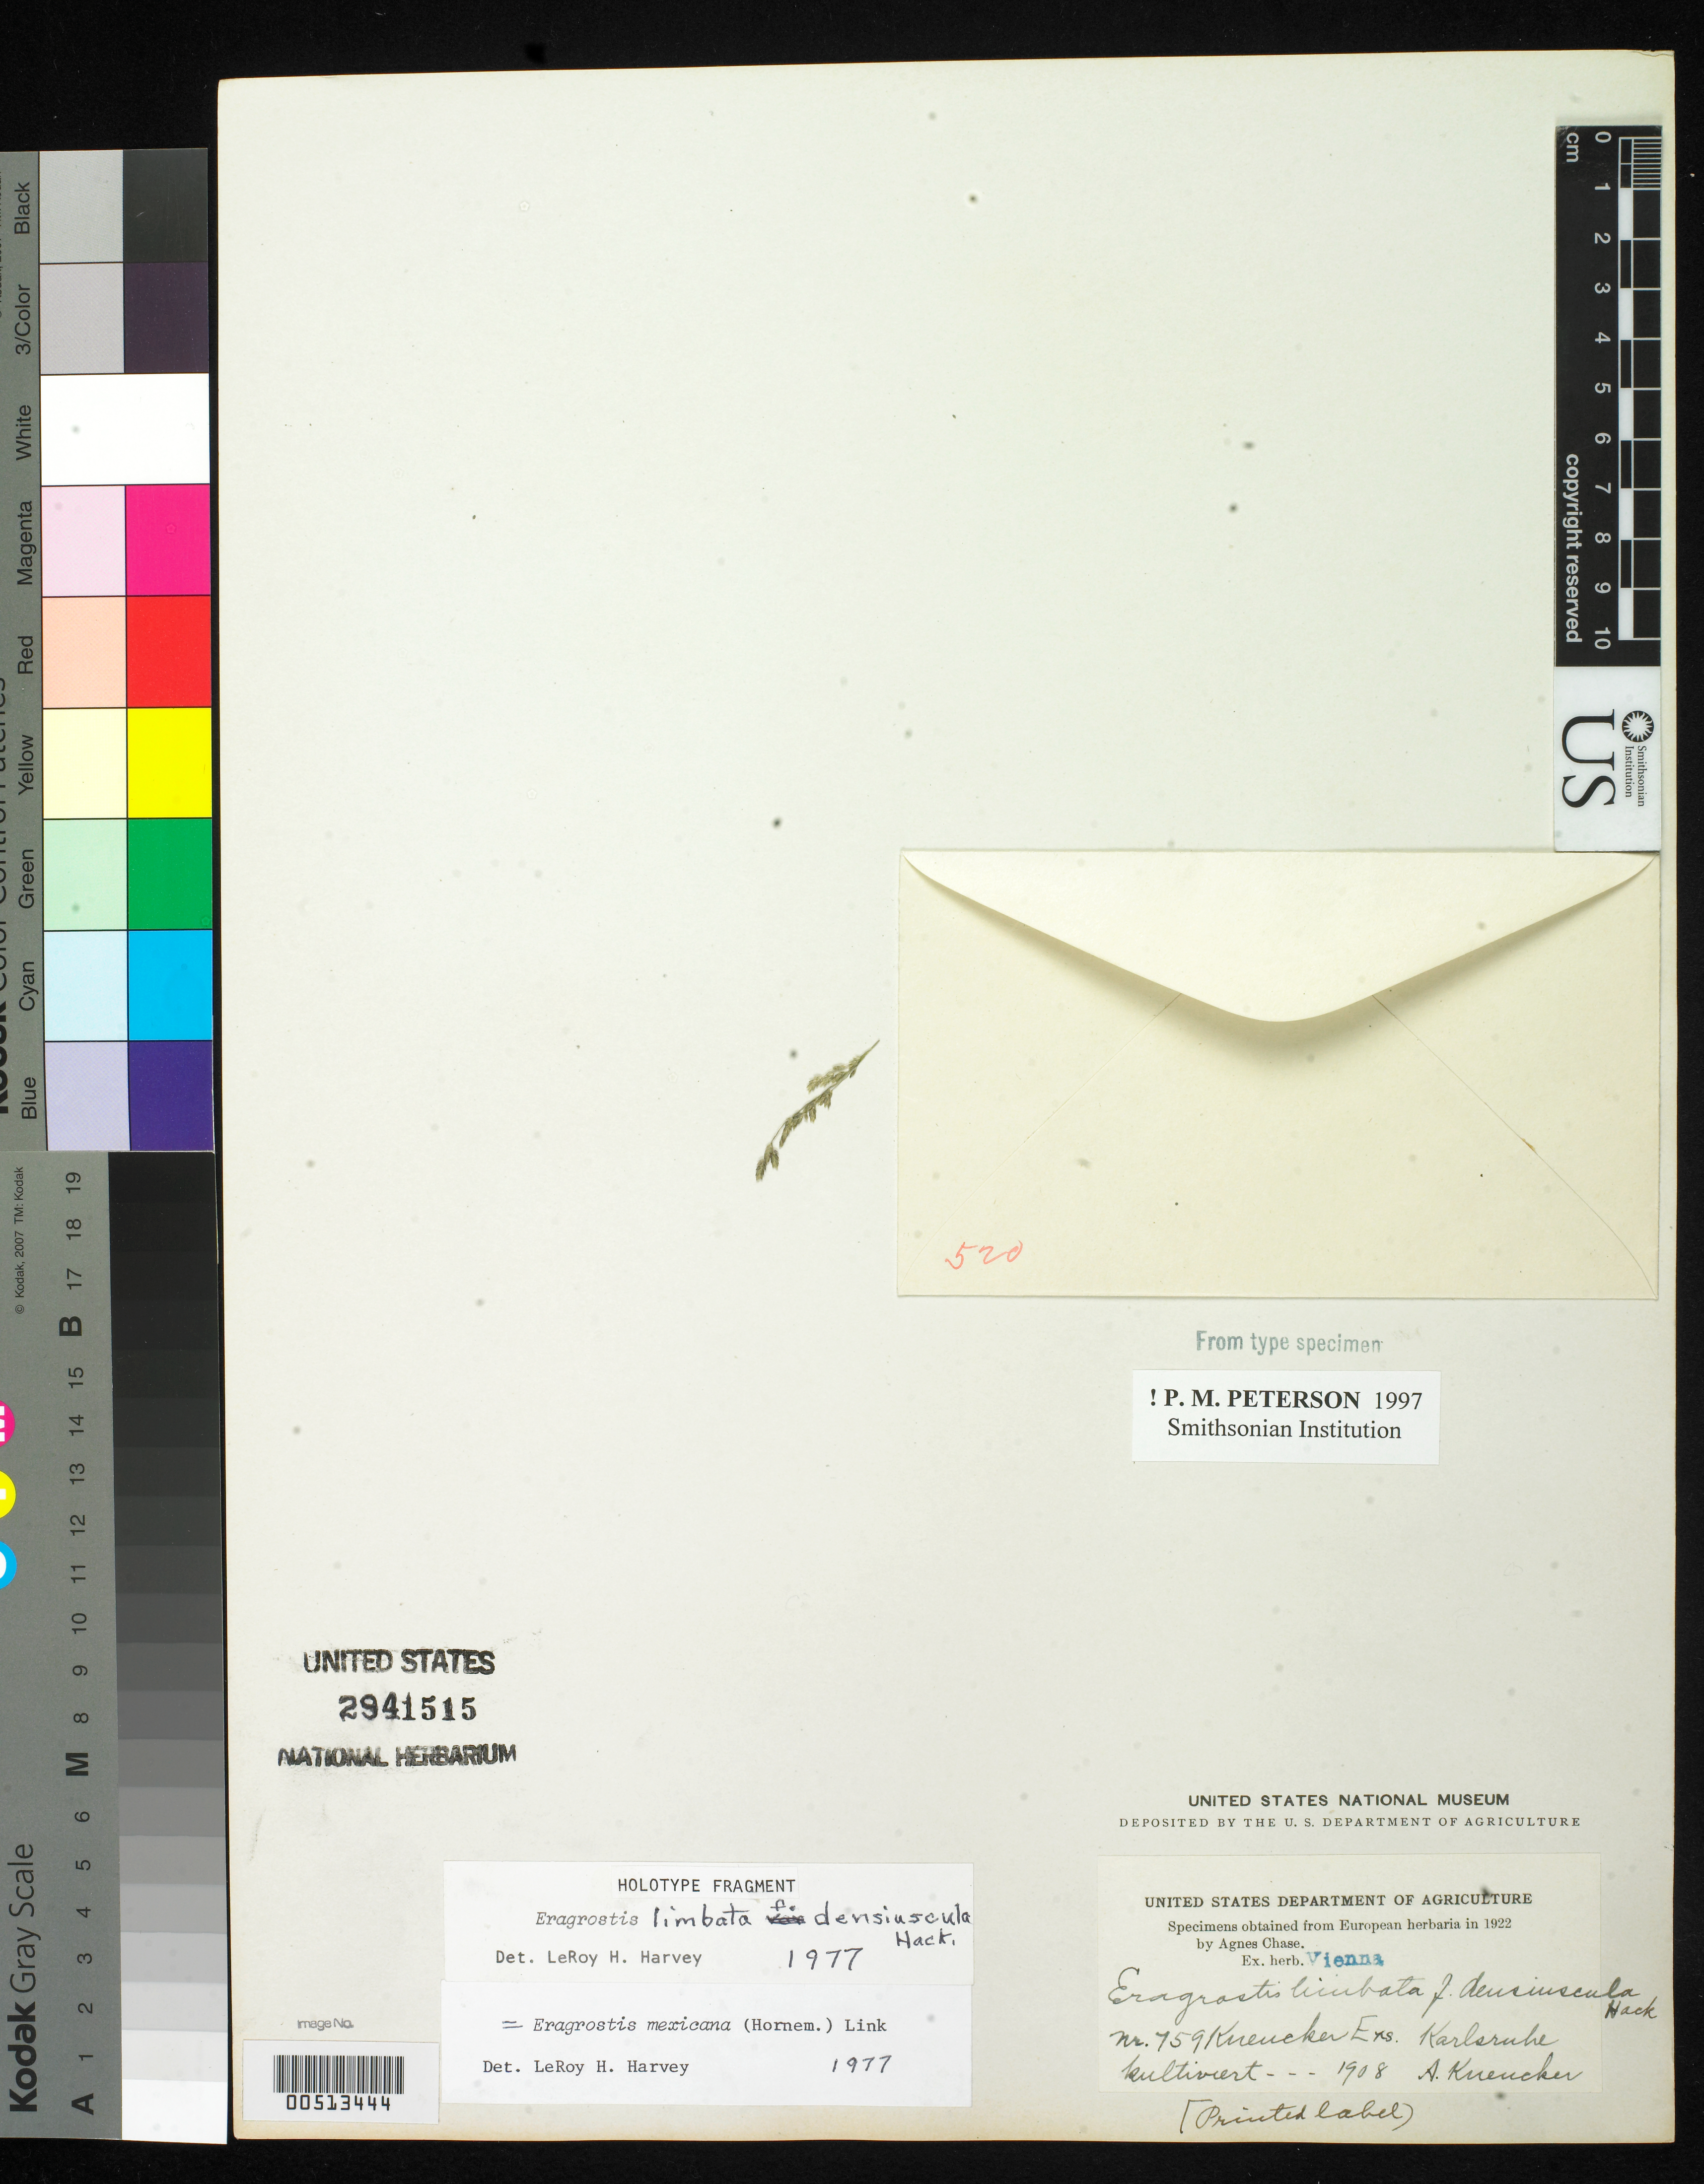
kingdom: Plantae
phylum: Tracheophyta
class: Liliopsida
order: Poales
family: Poaceae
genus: Eragrostis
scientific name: Eragrostis limbata f. densiuscula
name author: Hack.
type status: Type Fragment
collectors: A. Kneucker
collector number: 759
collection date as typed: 1908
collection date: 1908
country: Germany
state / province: Baden-Wurttemberg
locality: Karlsruhe.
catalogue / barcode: US 2941515